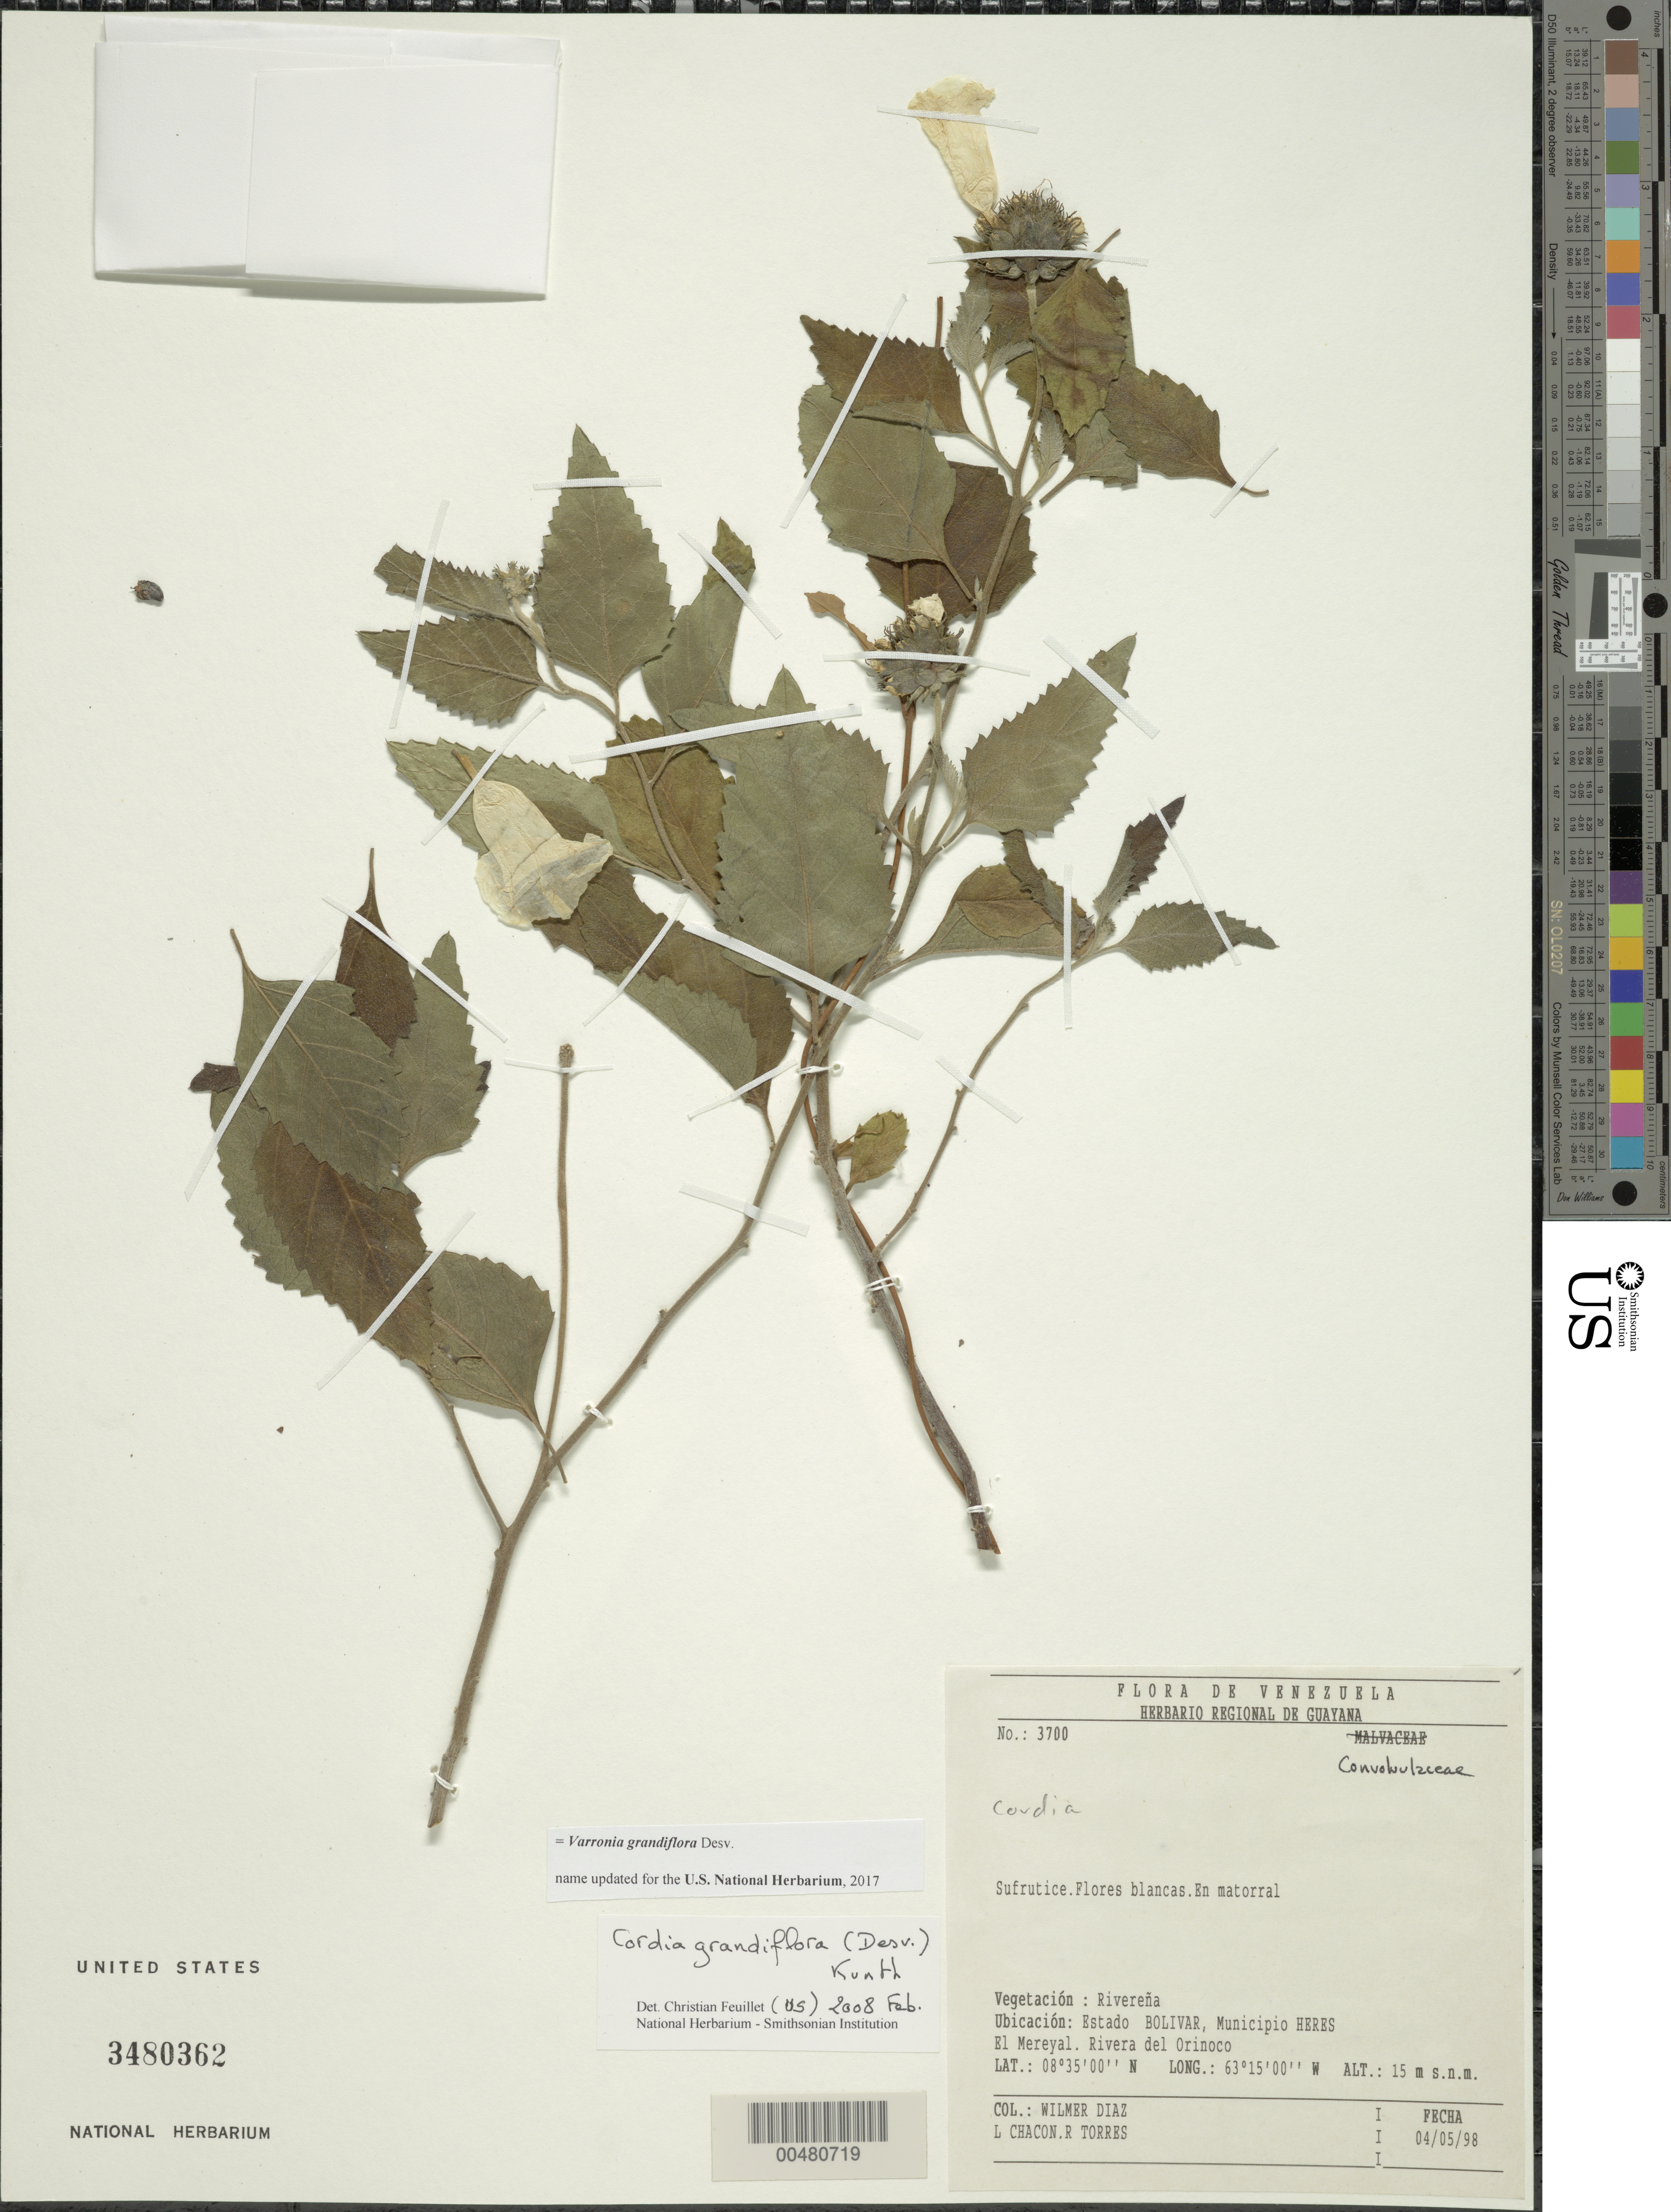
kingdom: Plantae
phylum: Tracheophyta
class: Magnoliopsida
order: Boraginales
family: Cordiaceae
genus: Cordia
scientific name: Cordia grandiflora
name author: (Desv.) Kunth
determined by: Feuillet, C.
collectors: W. Díaz P., L. Chacon & R. Torres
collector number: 3700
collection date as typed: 4-May-98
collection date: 1998-05-04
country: Venezuela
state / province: Bolívar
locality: Mun. Herex. El Mereyal. Rivera del Orinoco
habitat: Matorral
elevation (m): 15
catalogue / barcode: US 3480362